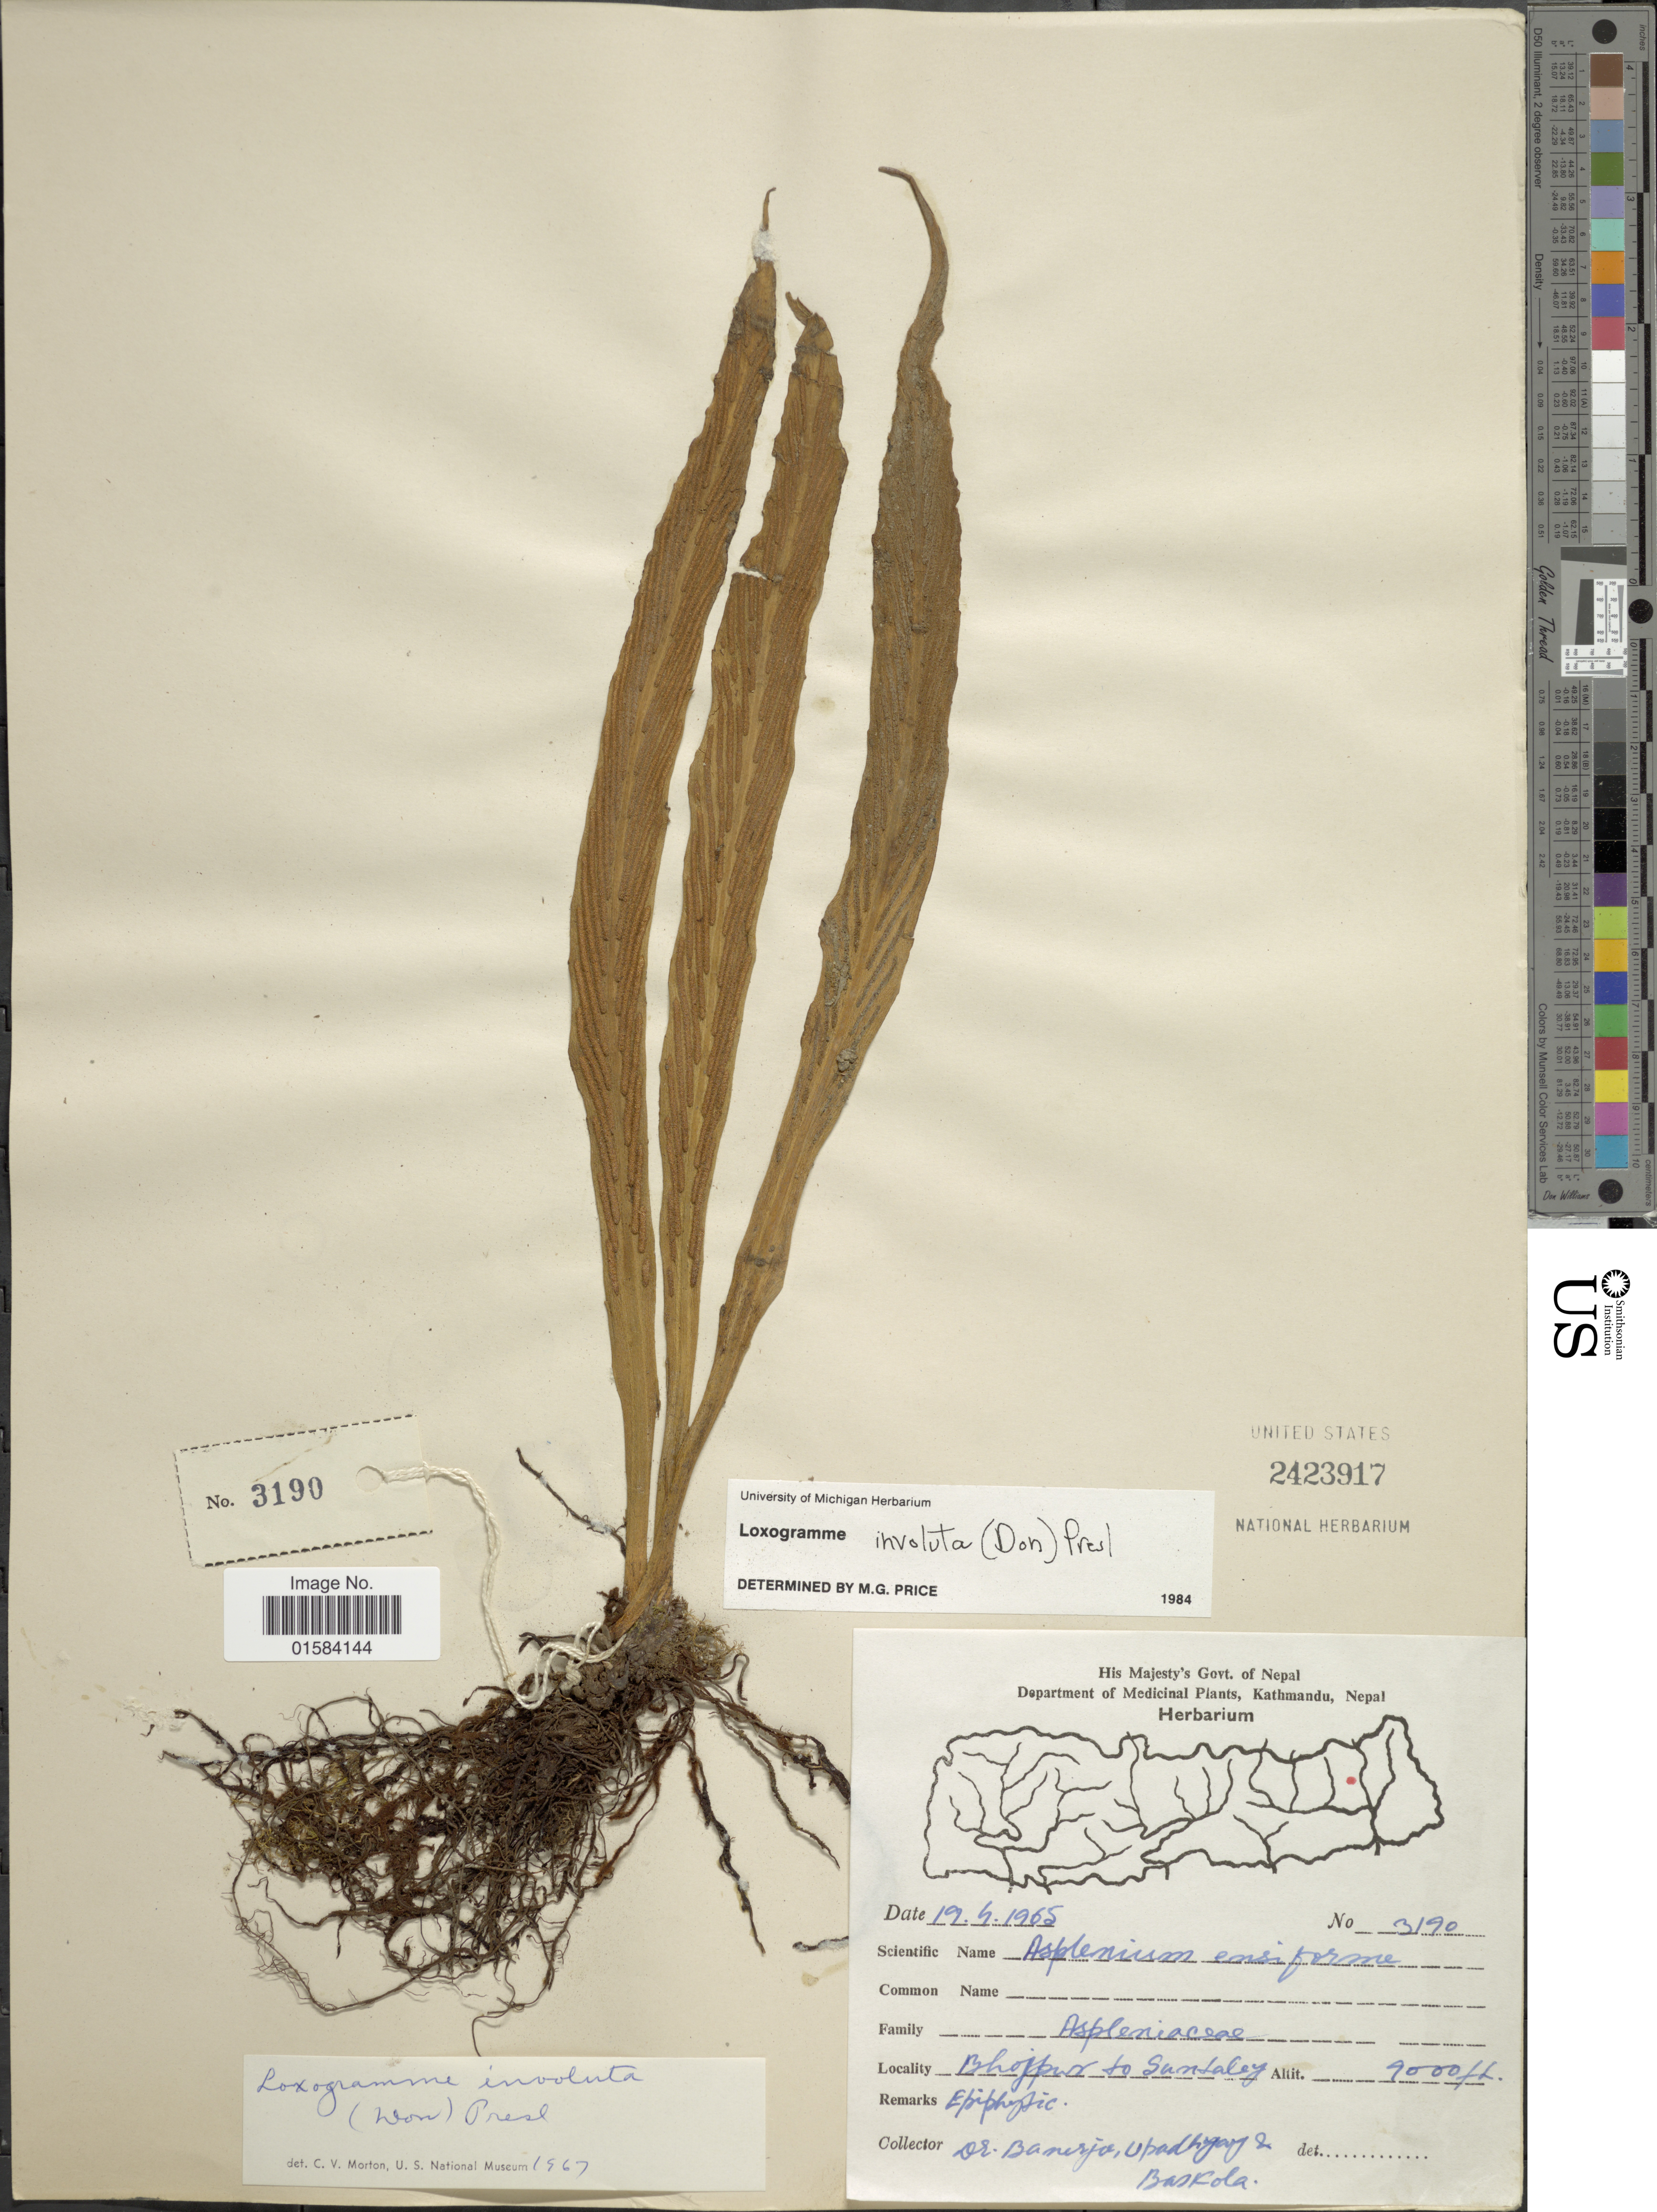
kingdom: Plantae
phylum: Tracheophyta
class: Polypodiopsida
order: Polypodiales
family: Polypodiaceae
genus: Loxogramme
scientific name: Loxogramme involuta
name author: (D. Don) C. Presl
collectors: -. Banerjee, Upadhyay, -- & Baskola, --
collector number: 3190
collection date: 1965-04-19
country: Nepal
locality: Bhojpur to Suntaley [interpreted]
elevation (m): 2743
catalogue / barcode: US 2423917